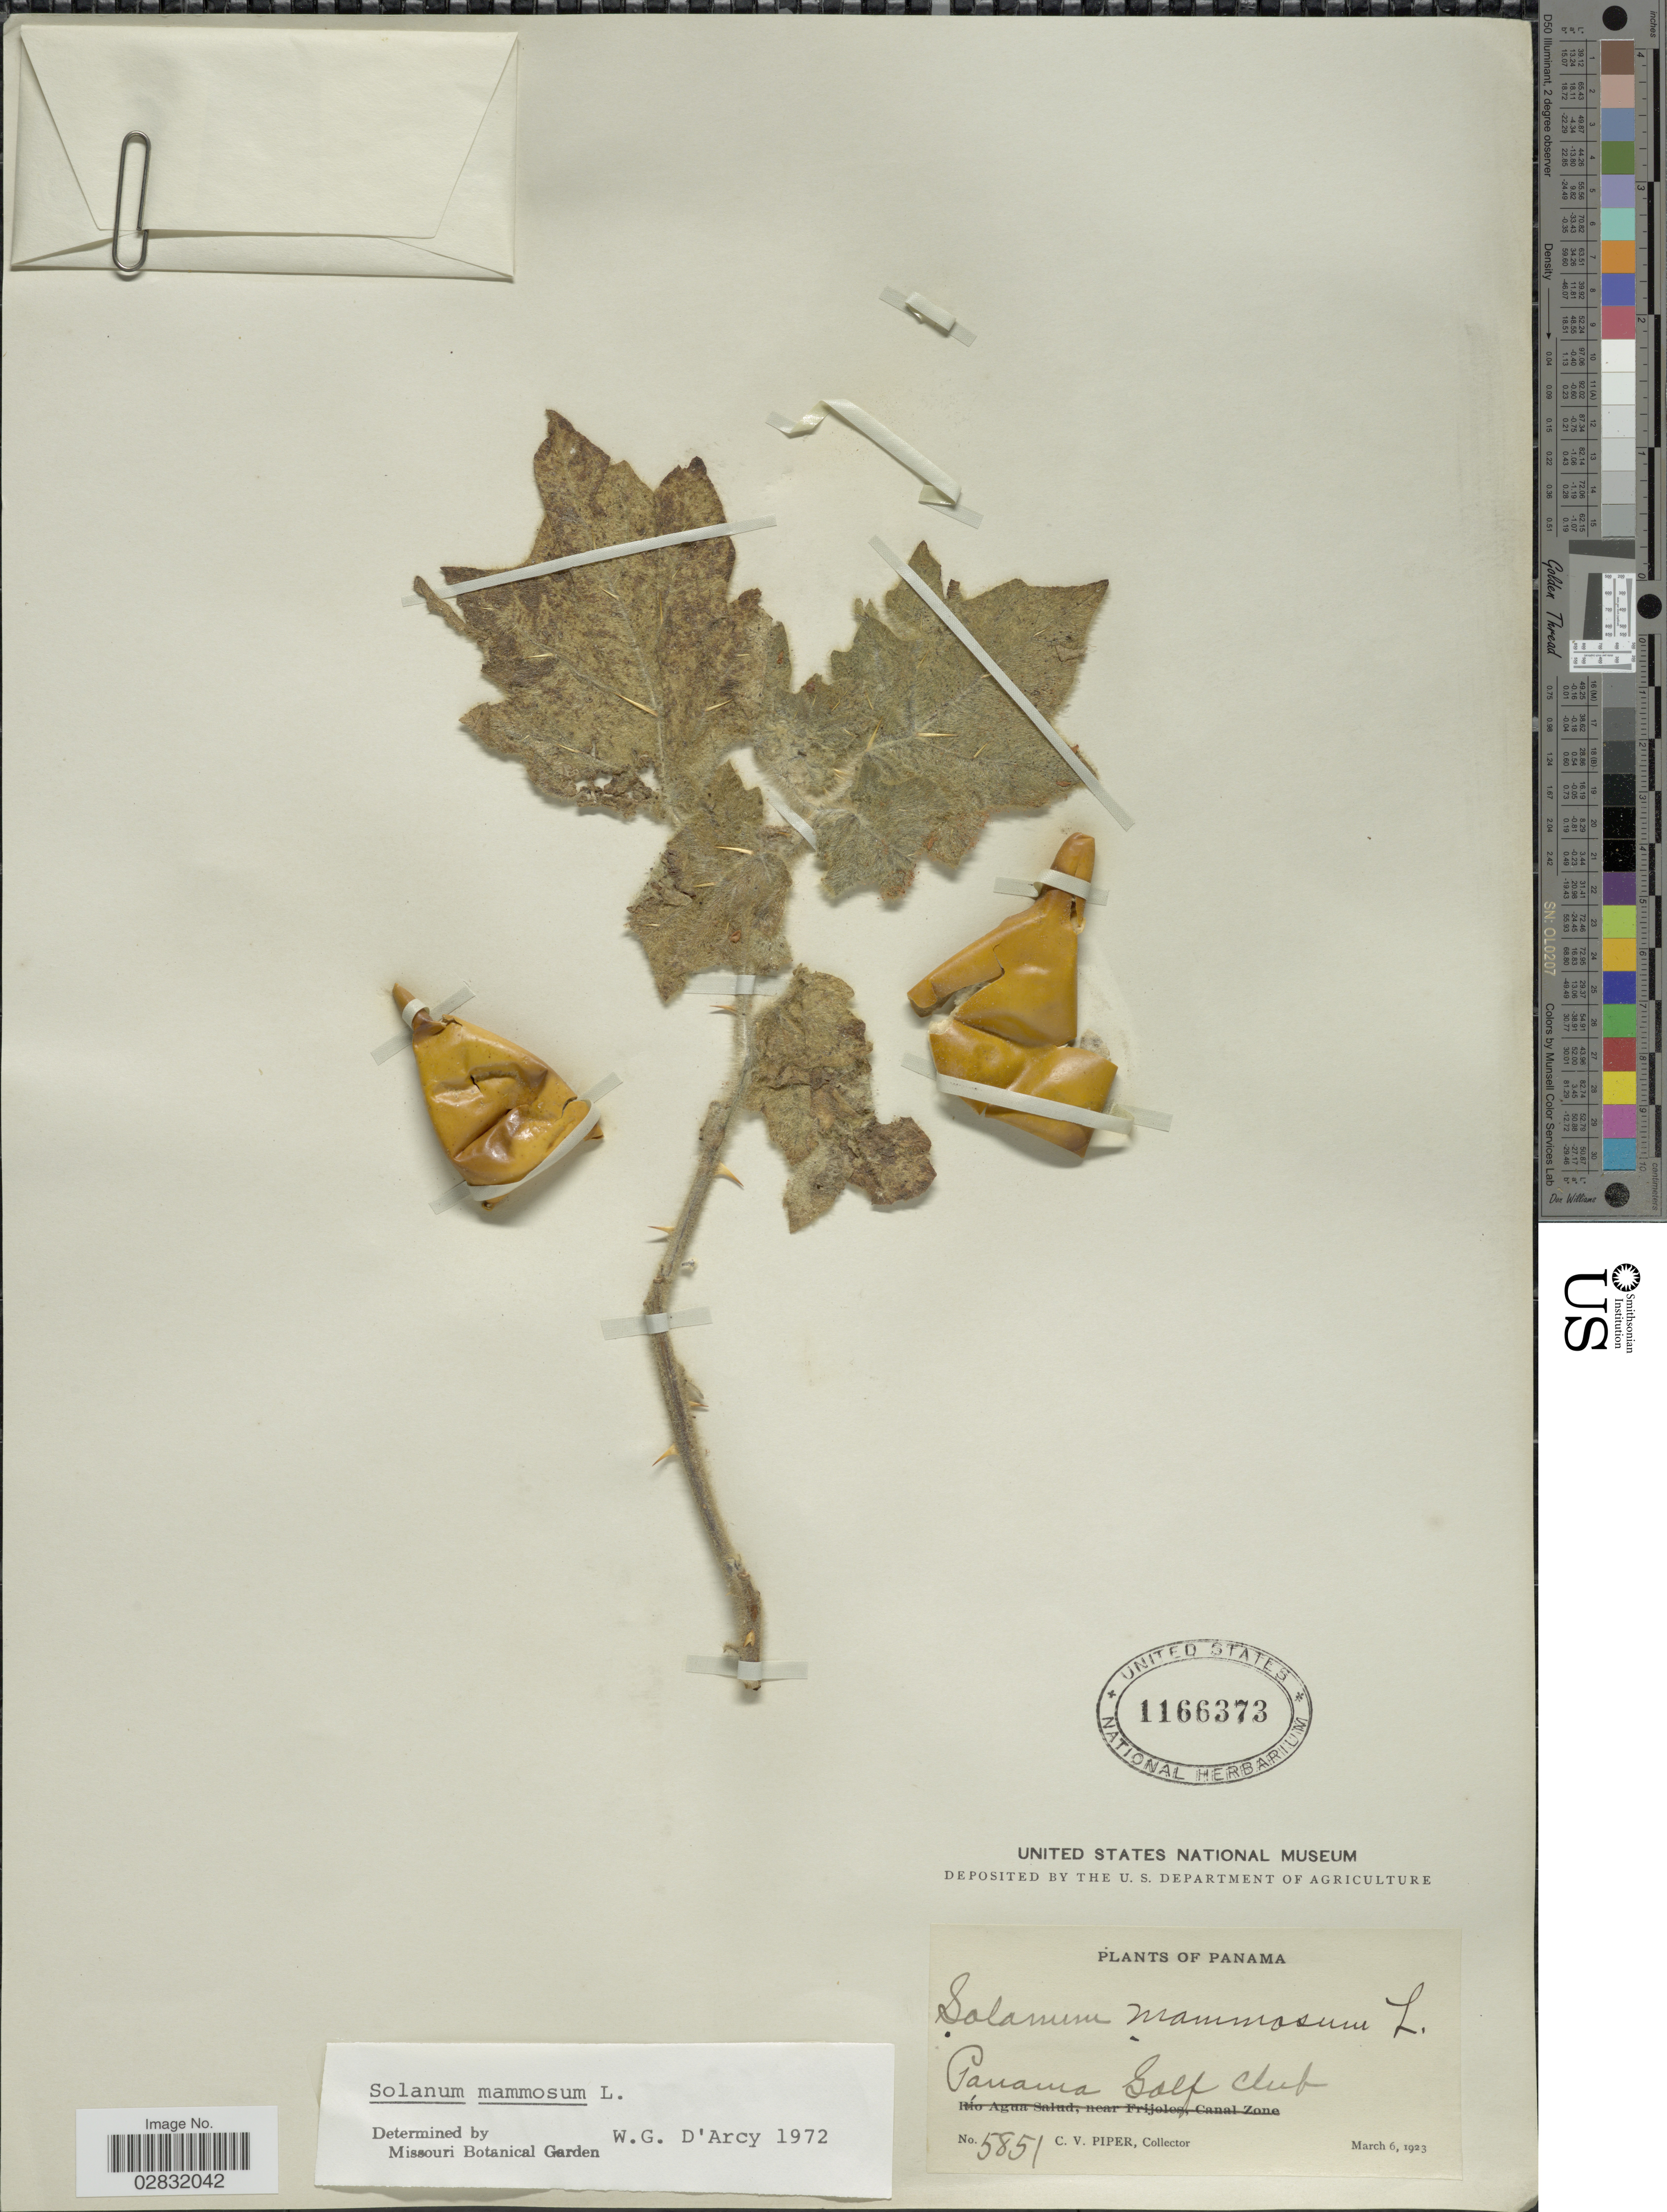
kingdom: Plantae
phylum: Tracheophyta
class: Magnoliopsida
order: Solanales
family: Solanaceae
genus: Solanum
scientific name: Solanum mammosum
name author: L.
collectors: C. V. Piper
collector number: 5851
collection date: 1923-03-06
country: Panama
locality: Panama Golf Club.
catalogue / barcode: US 1166373